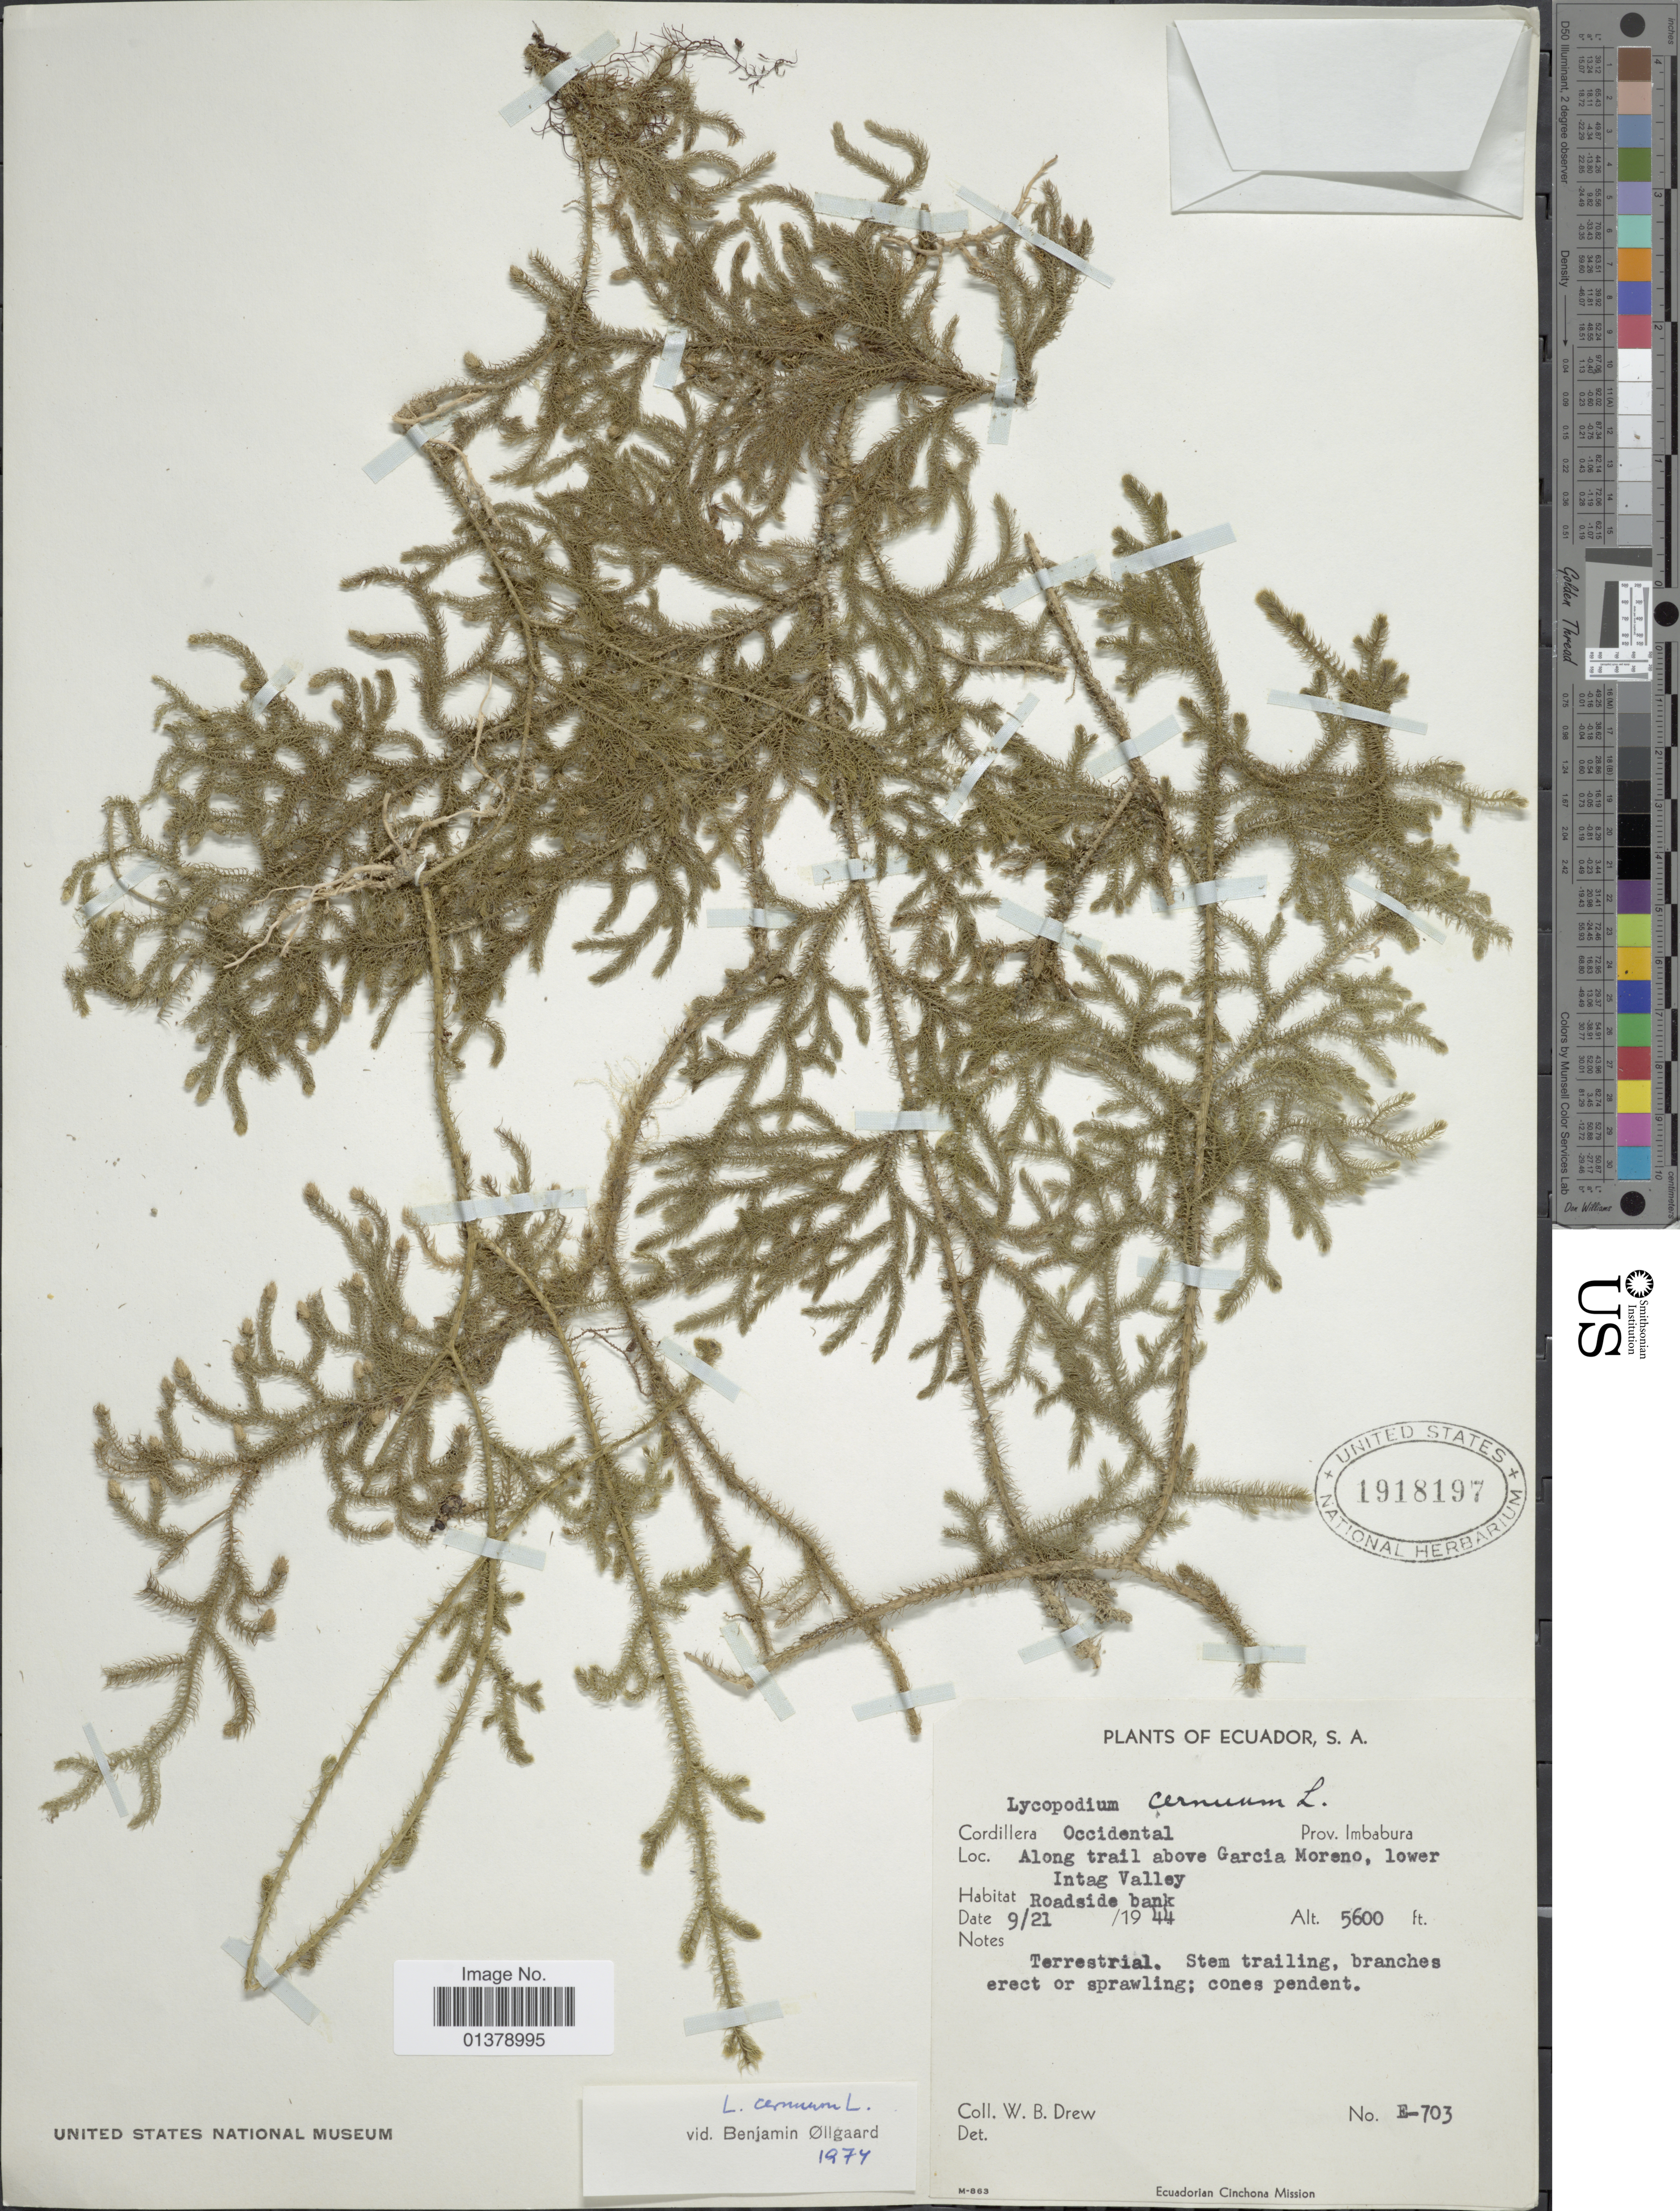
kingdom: Plantae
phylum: Tracheophyta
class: Lycopodiopsida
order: Lycopodiales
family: Lycopodiaceae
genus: Palhinhaea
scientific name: Palhinhaea cernua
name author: (L.) Vasc. & Franco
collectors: W. B. Drew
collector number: E-703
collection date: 1944-09-21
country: Ecuador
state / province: Imbabura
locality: Cordillera occidental, Along trail above Garcia Moreno, lower Intag Valley, roadside bank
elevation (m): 1707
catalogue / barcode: US 1918197